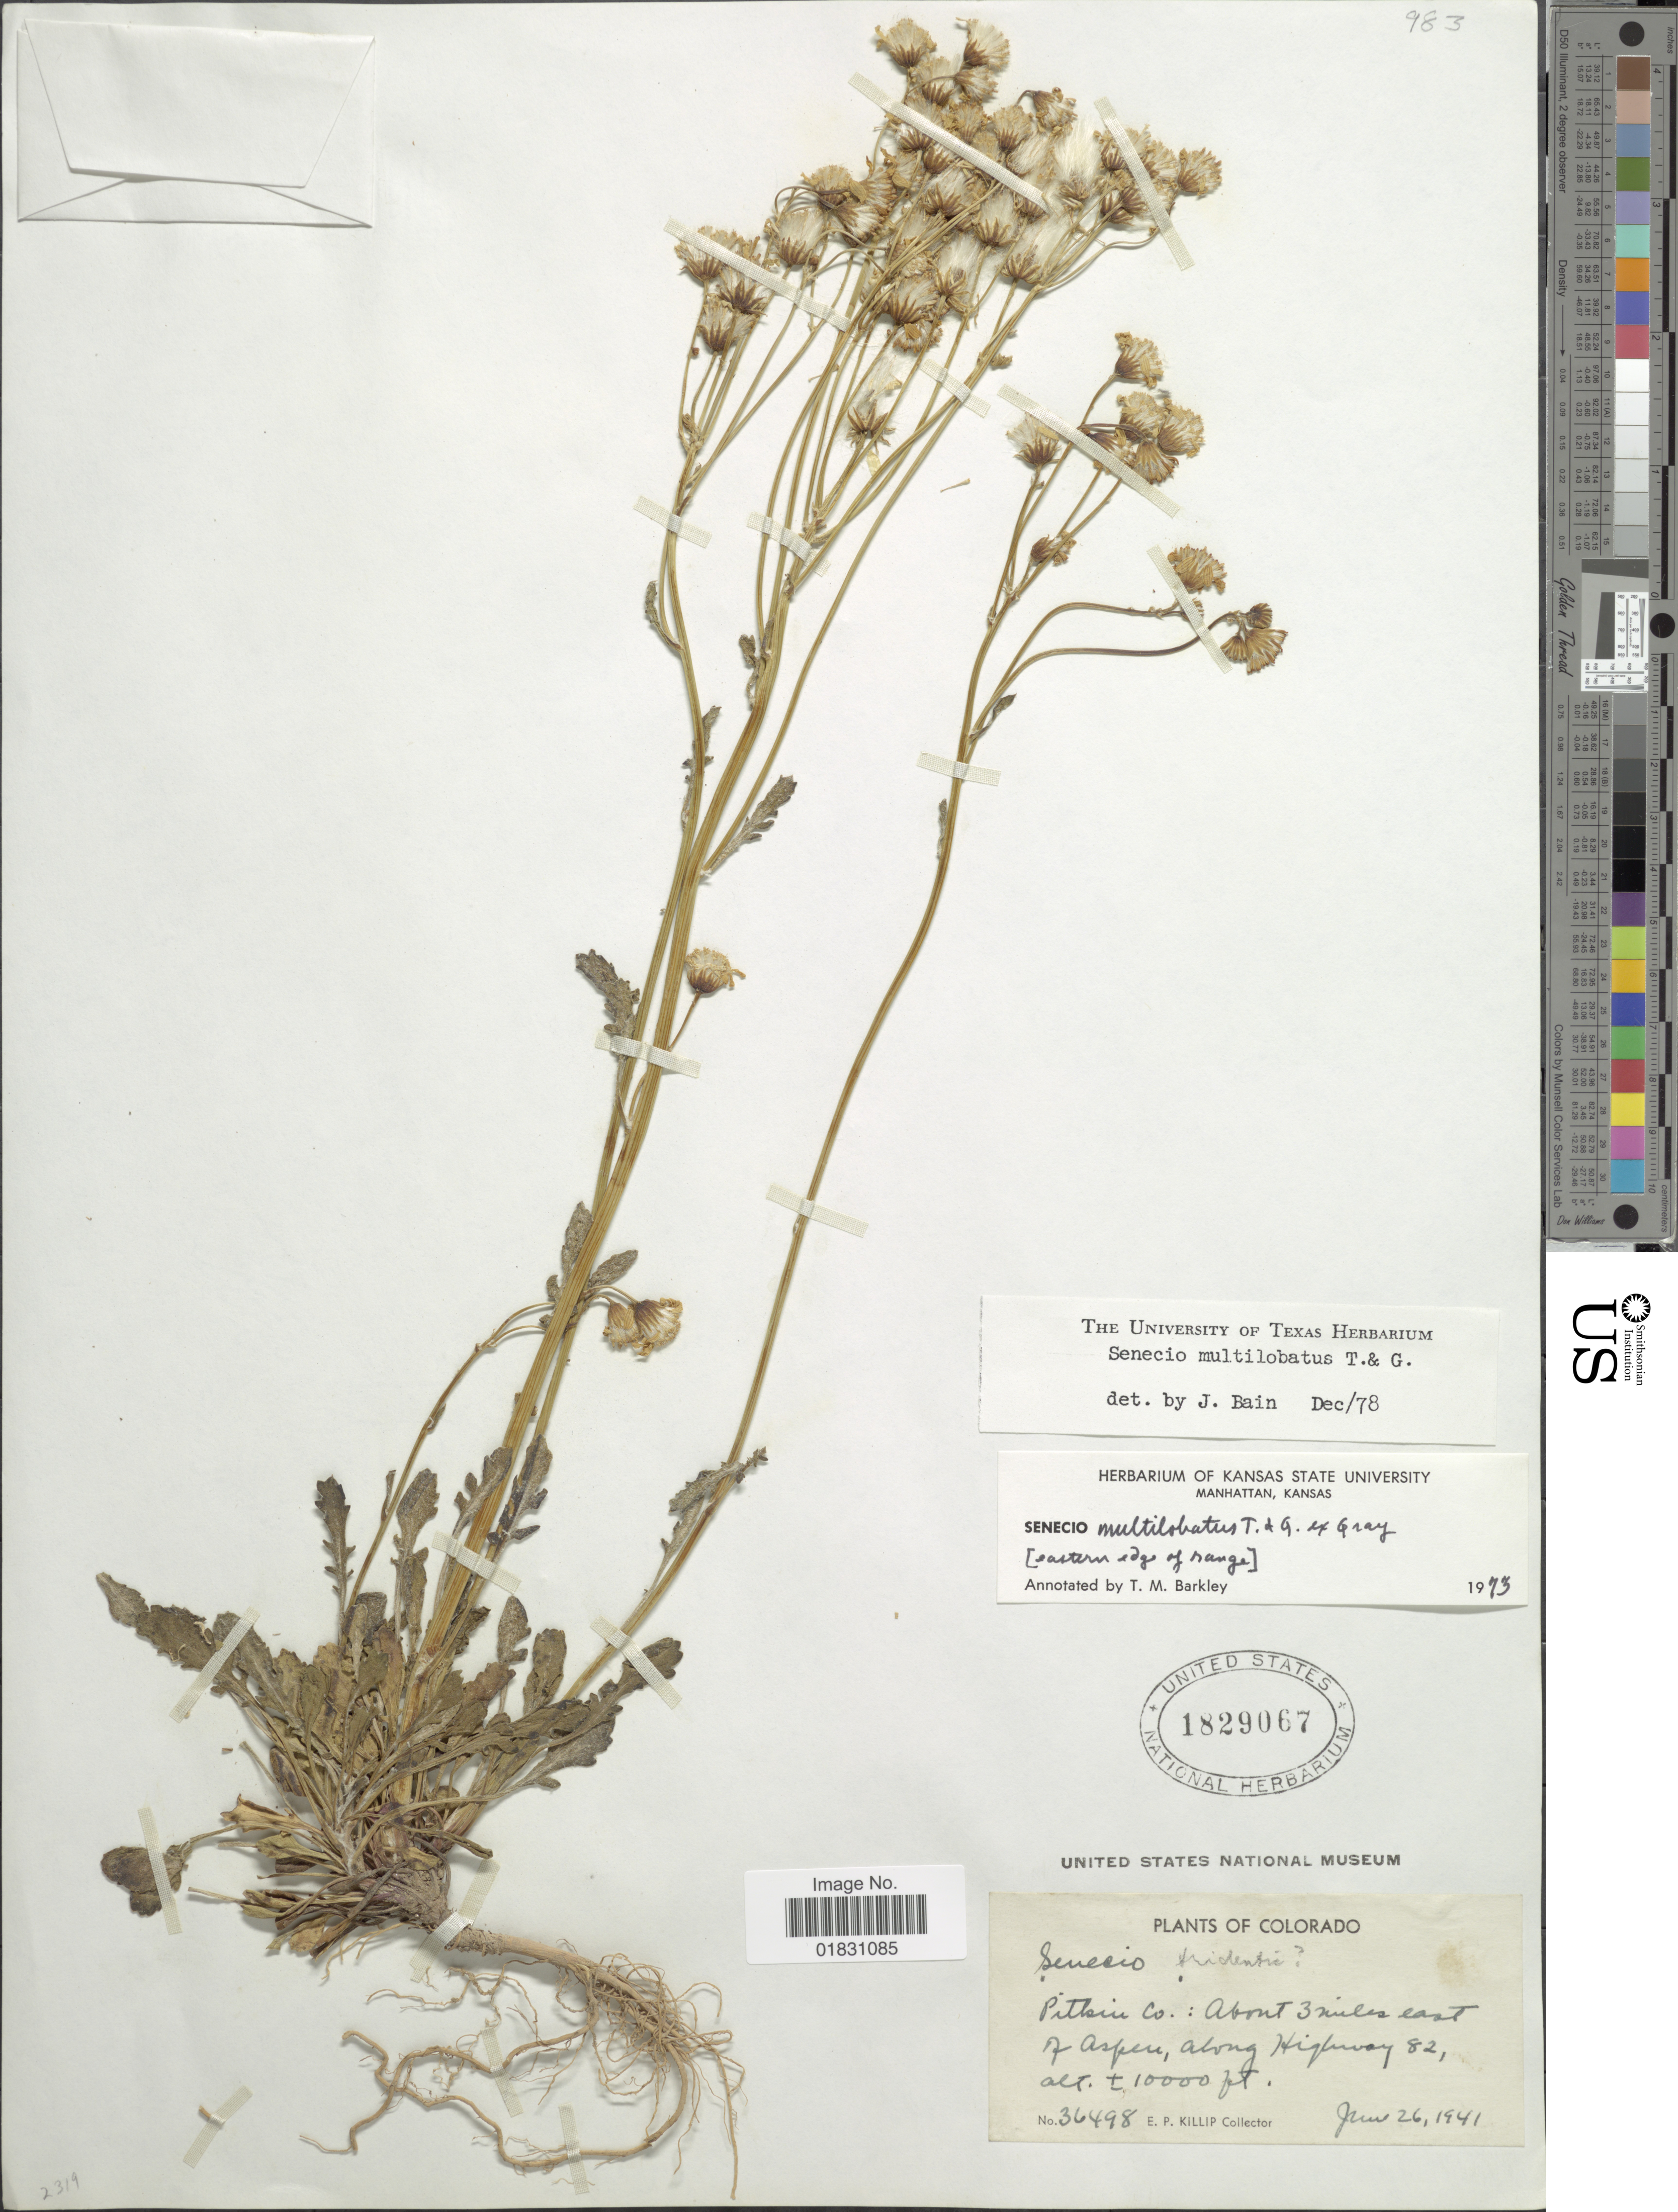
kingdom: Plantae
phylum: Tracheophyta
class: Magnoliopsida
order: Asterales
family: Asteraceae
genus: Packera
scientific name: Packera multilobata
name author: (Torr. & A. Gray) W.A. Weber & Á. Löve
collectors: E. P. Killip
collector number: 36498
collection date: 1941-06-26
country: United States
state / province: Colorado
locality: Pittsin Co.: About 3 miles east of Aspen, along Highway 82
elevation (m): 3048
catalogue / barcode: US 1829067